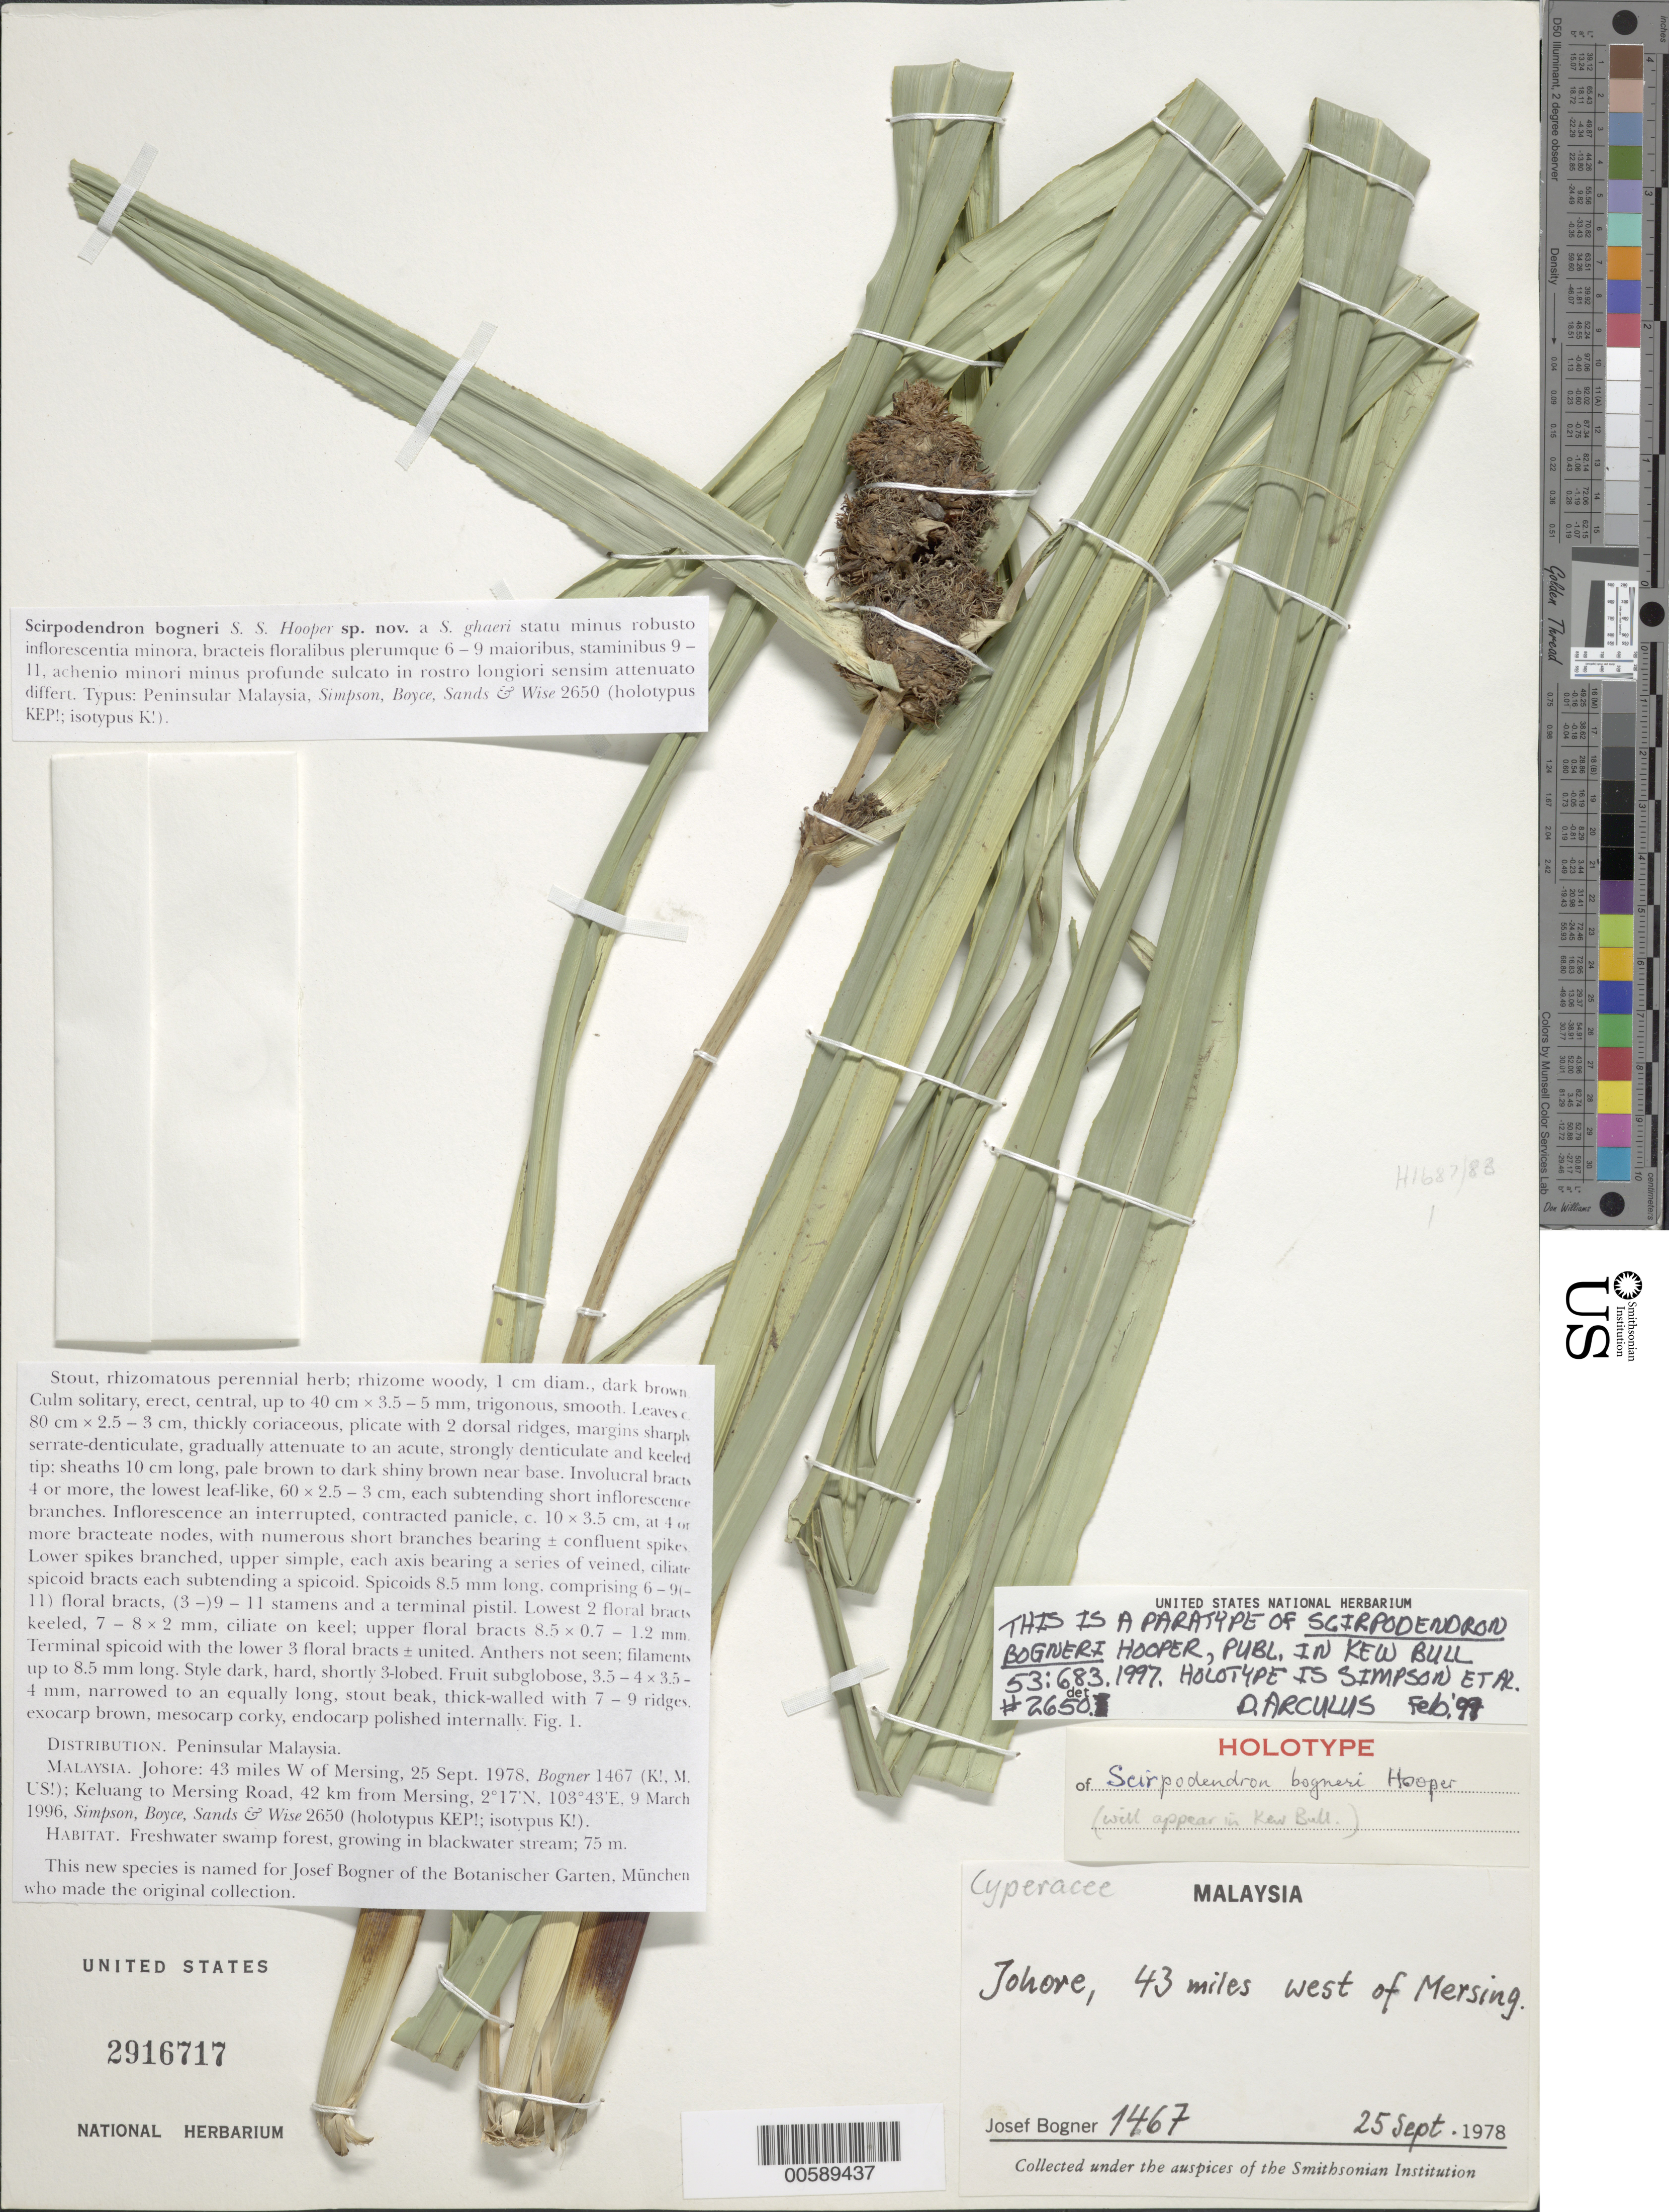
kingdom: Plantae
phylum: Tracheophyta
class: Liliopsida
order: Poales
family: Cyperaceae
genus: Scirpodendron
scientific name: Scirpodendron bogneri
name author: S.S. Hooper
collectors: J. Bogner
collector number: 1467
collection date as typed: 26 Sep 1978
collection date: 1978-09-26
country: Malaysia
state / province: Johor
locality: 43 mi of mersing [Malay Peninsula]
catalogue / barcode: US 2916717